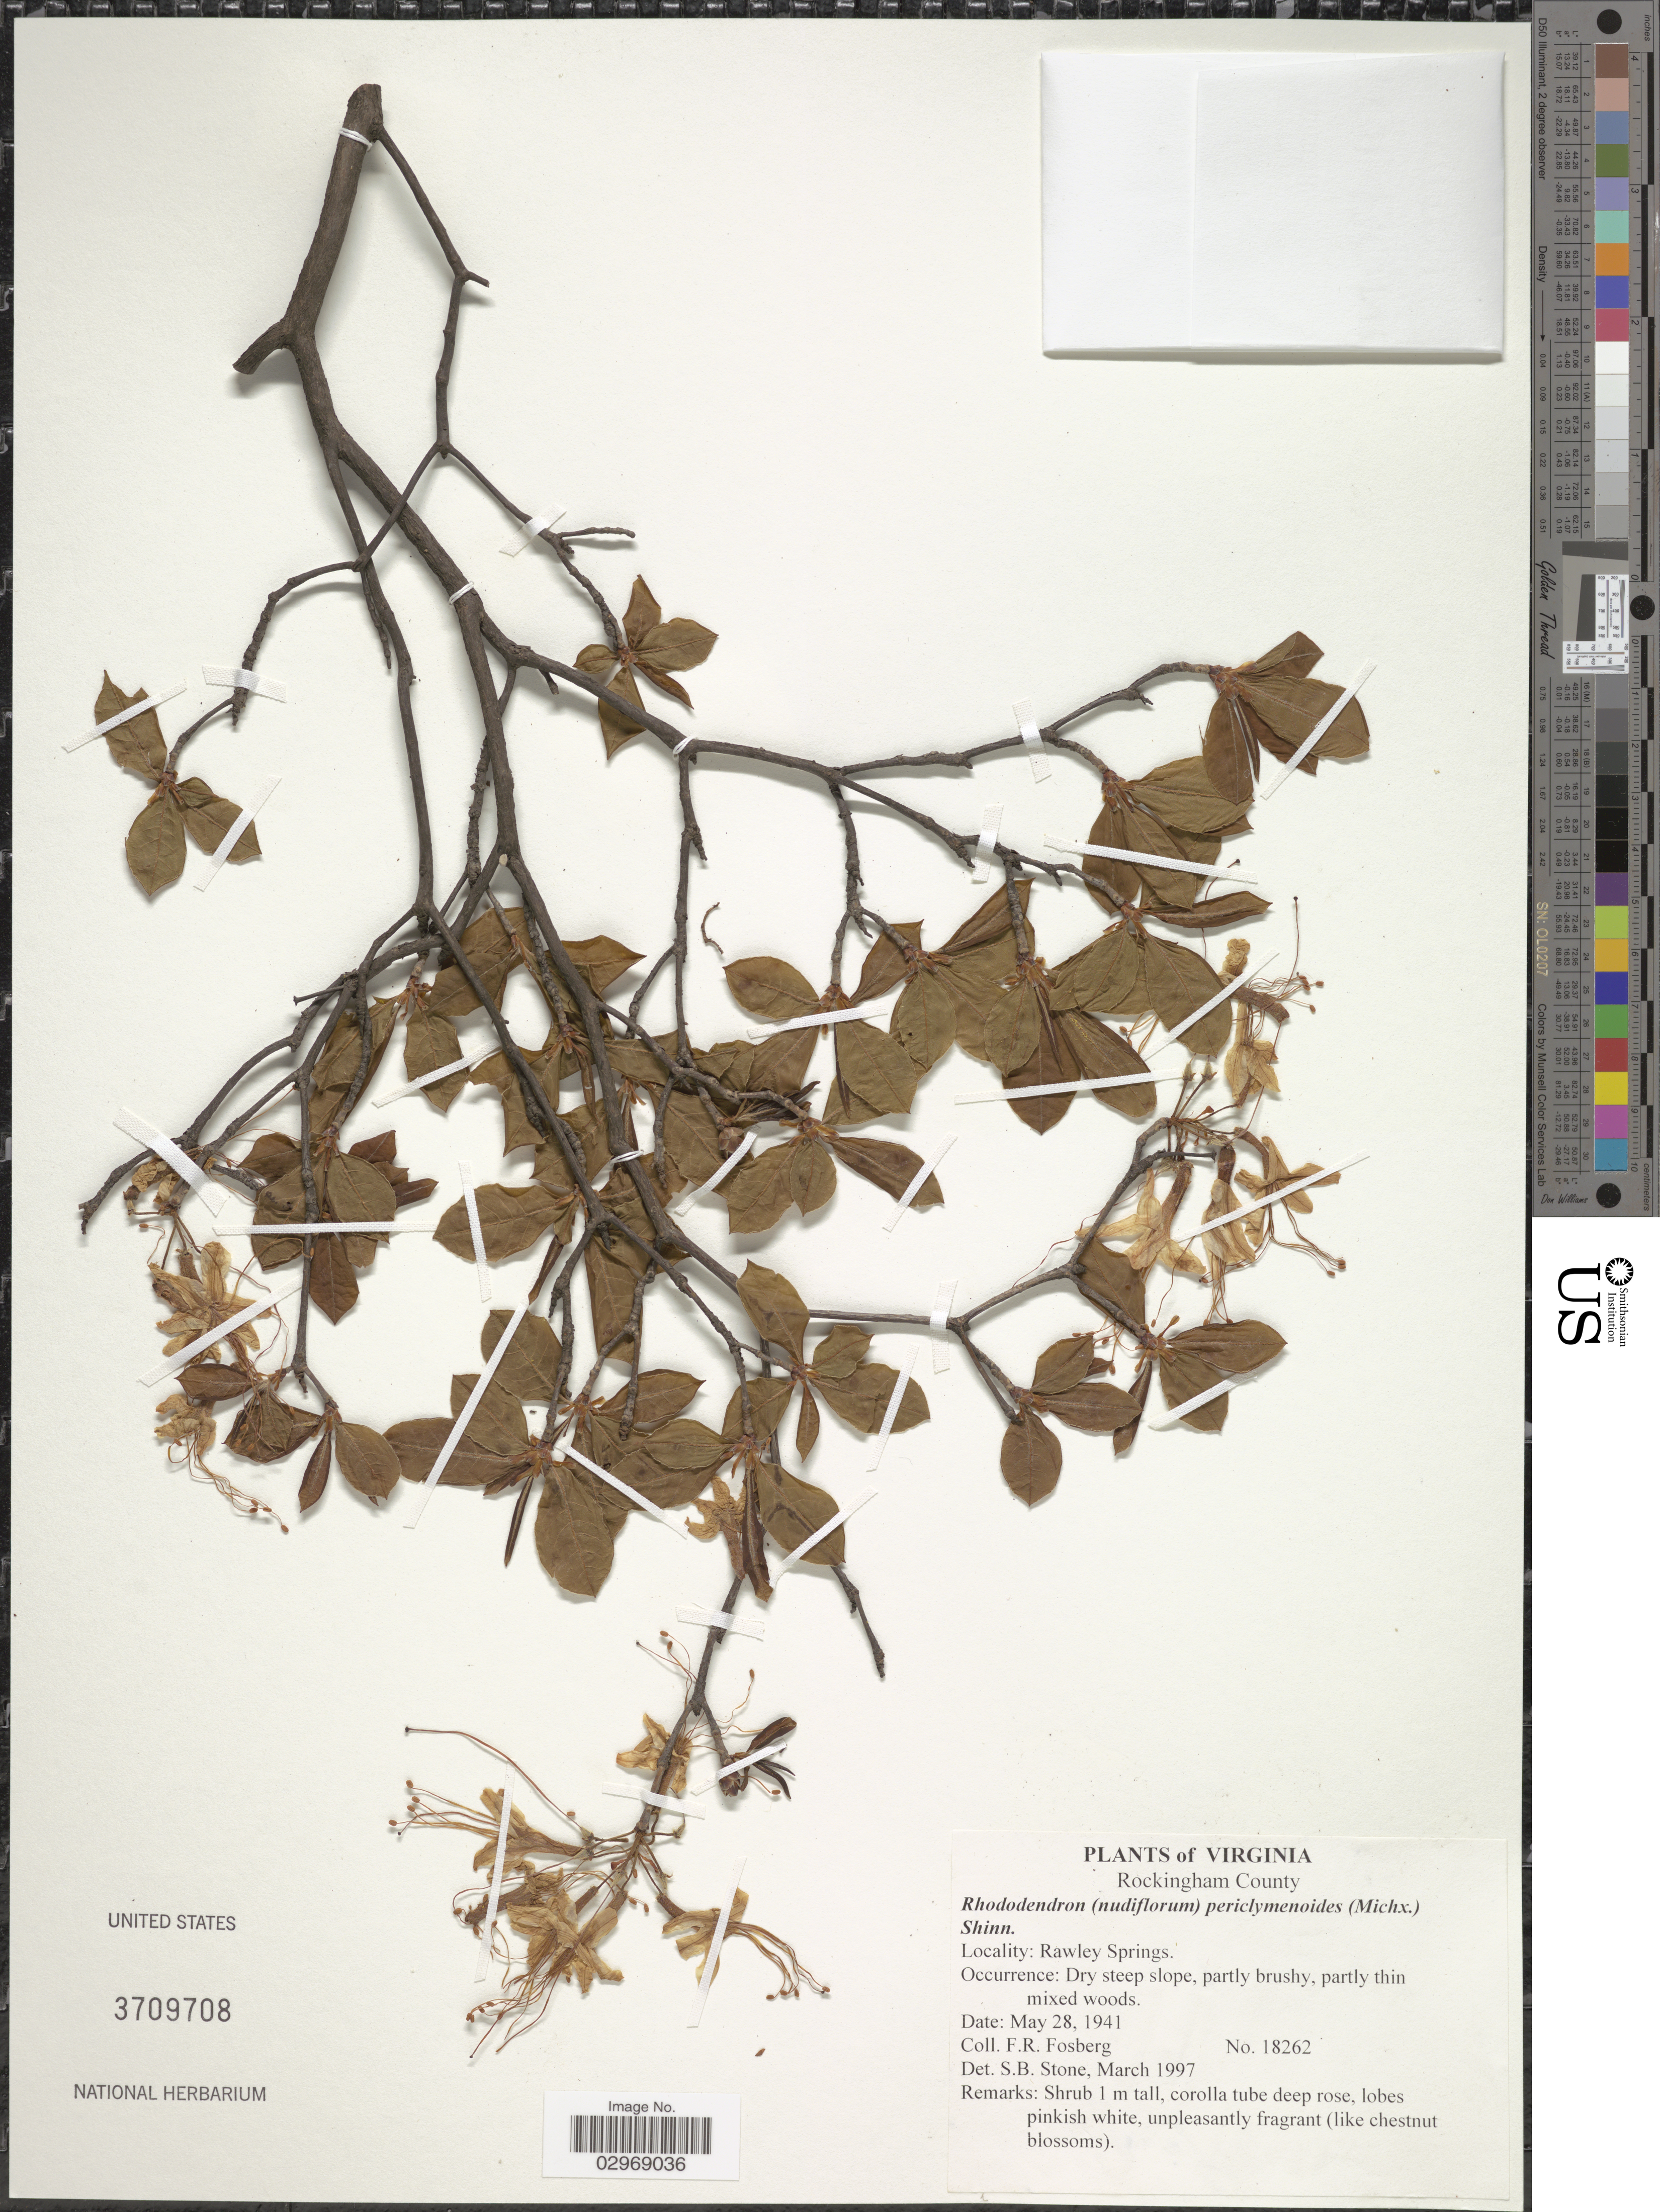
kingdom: Plantae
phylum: Tracheophyta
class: Magnoliopsida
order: Ericales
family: Ericaceae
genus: Rhododendron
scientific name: Rhododendron nudiflorum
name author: Torr.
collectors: F. R. Fosberg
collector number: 18262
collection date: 1941-05-28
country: United States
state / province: Virginia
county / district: Rockingham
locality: Rawley Springs.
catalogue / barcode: US 3709708